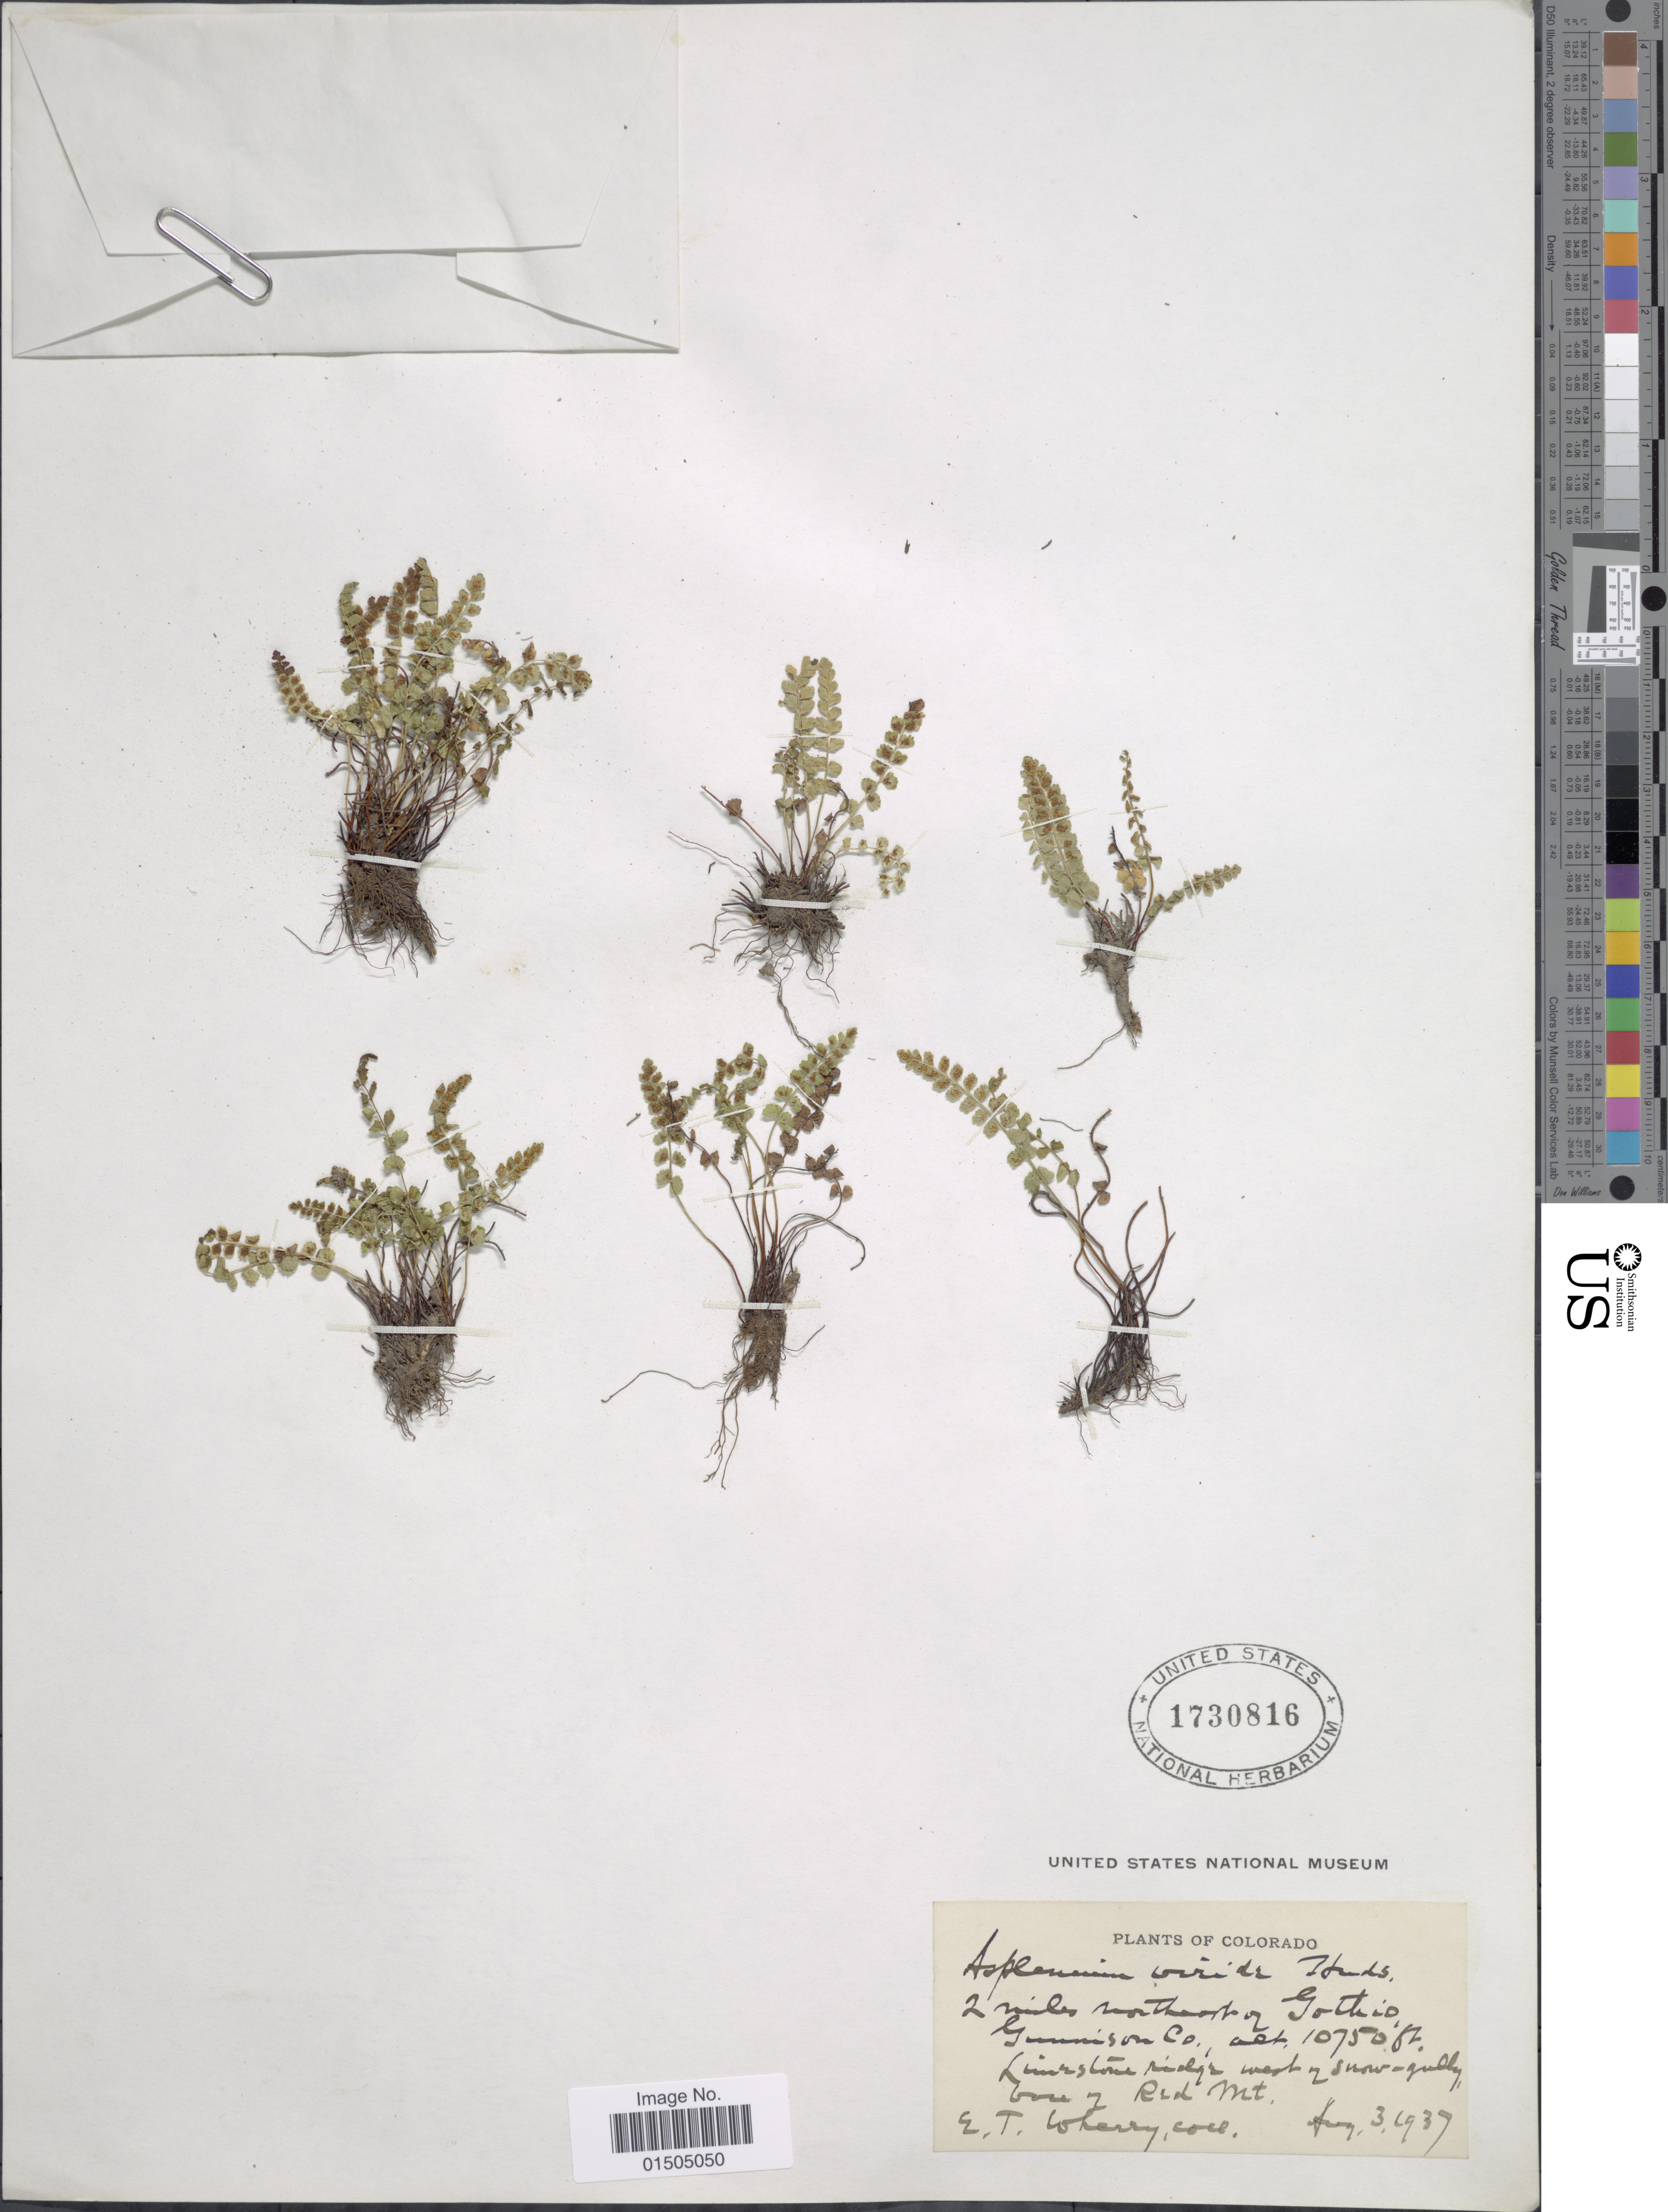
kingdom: Plantae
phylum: Tracheophyta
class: Polypodiopsida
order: Polypodiales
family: Aspleniaceae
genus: Asplenium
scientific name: Asplenium trichomanes-ramosum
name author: L.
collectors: E. T. Wherry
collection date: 1937-08-03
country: United States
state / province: Colorado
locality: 2 miles northeast of Gothio Gunnison Co. Limestone ridge west of snow-gully of Red Mt.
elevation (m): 3277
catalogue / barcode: US 1730816